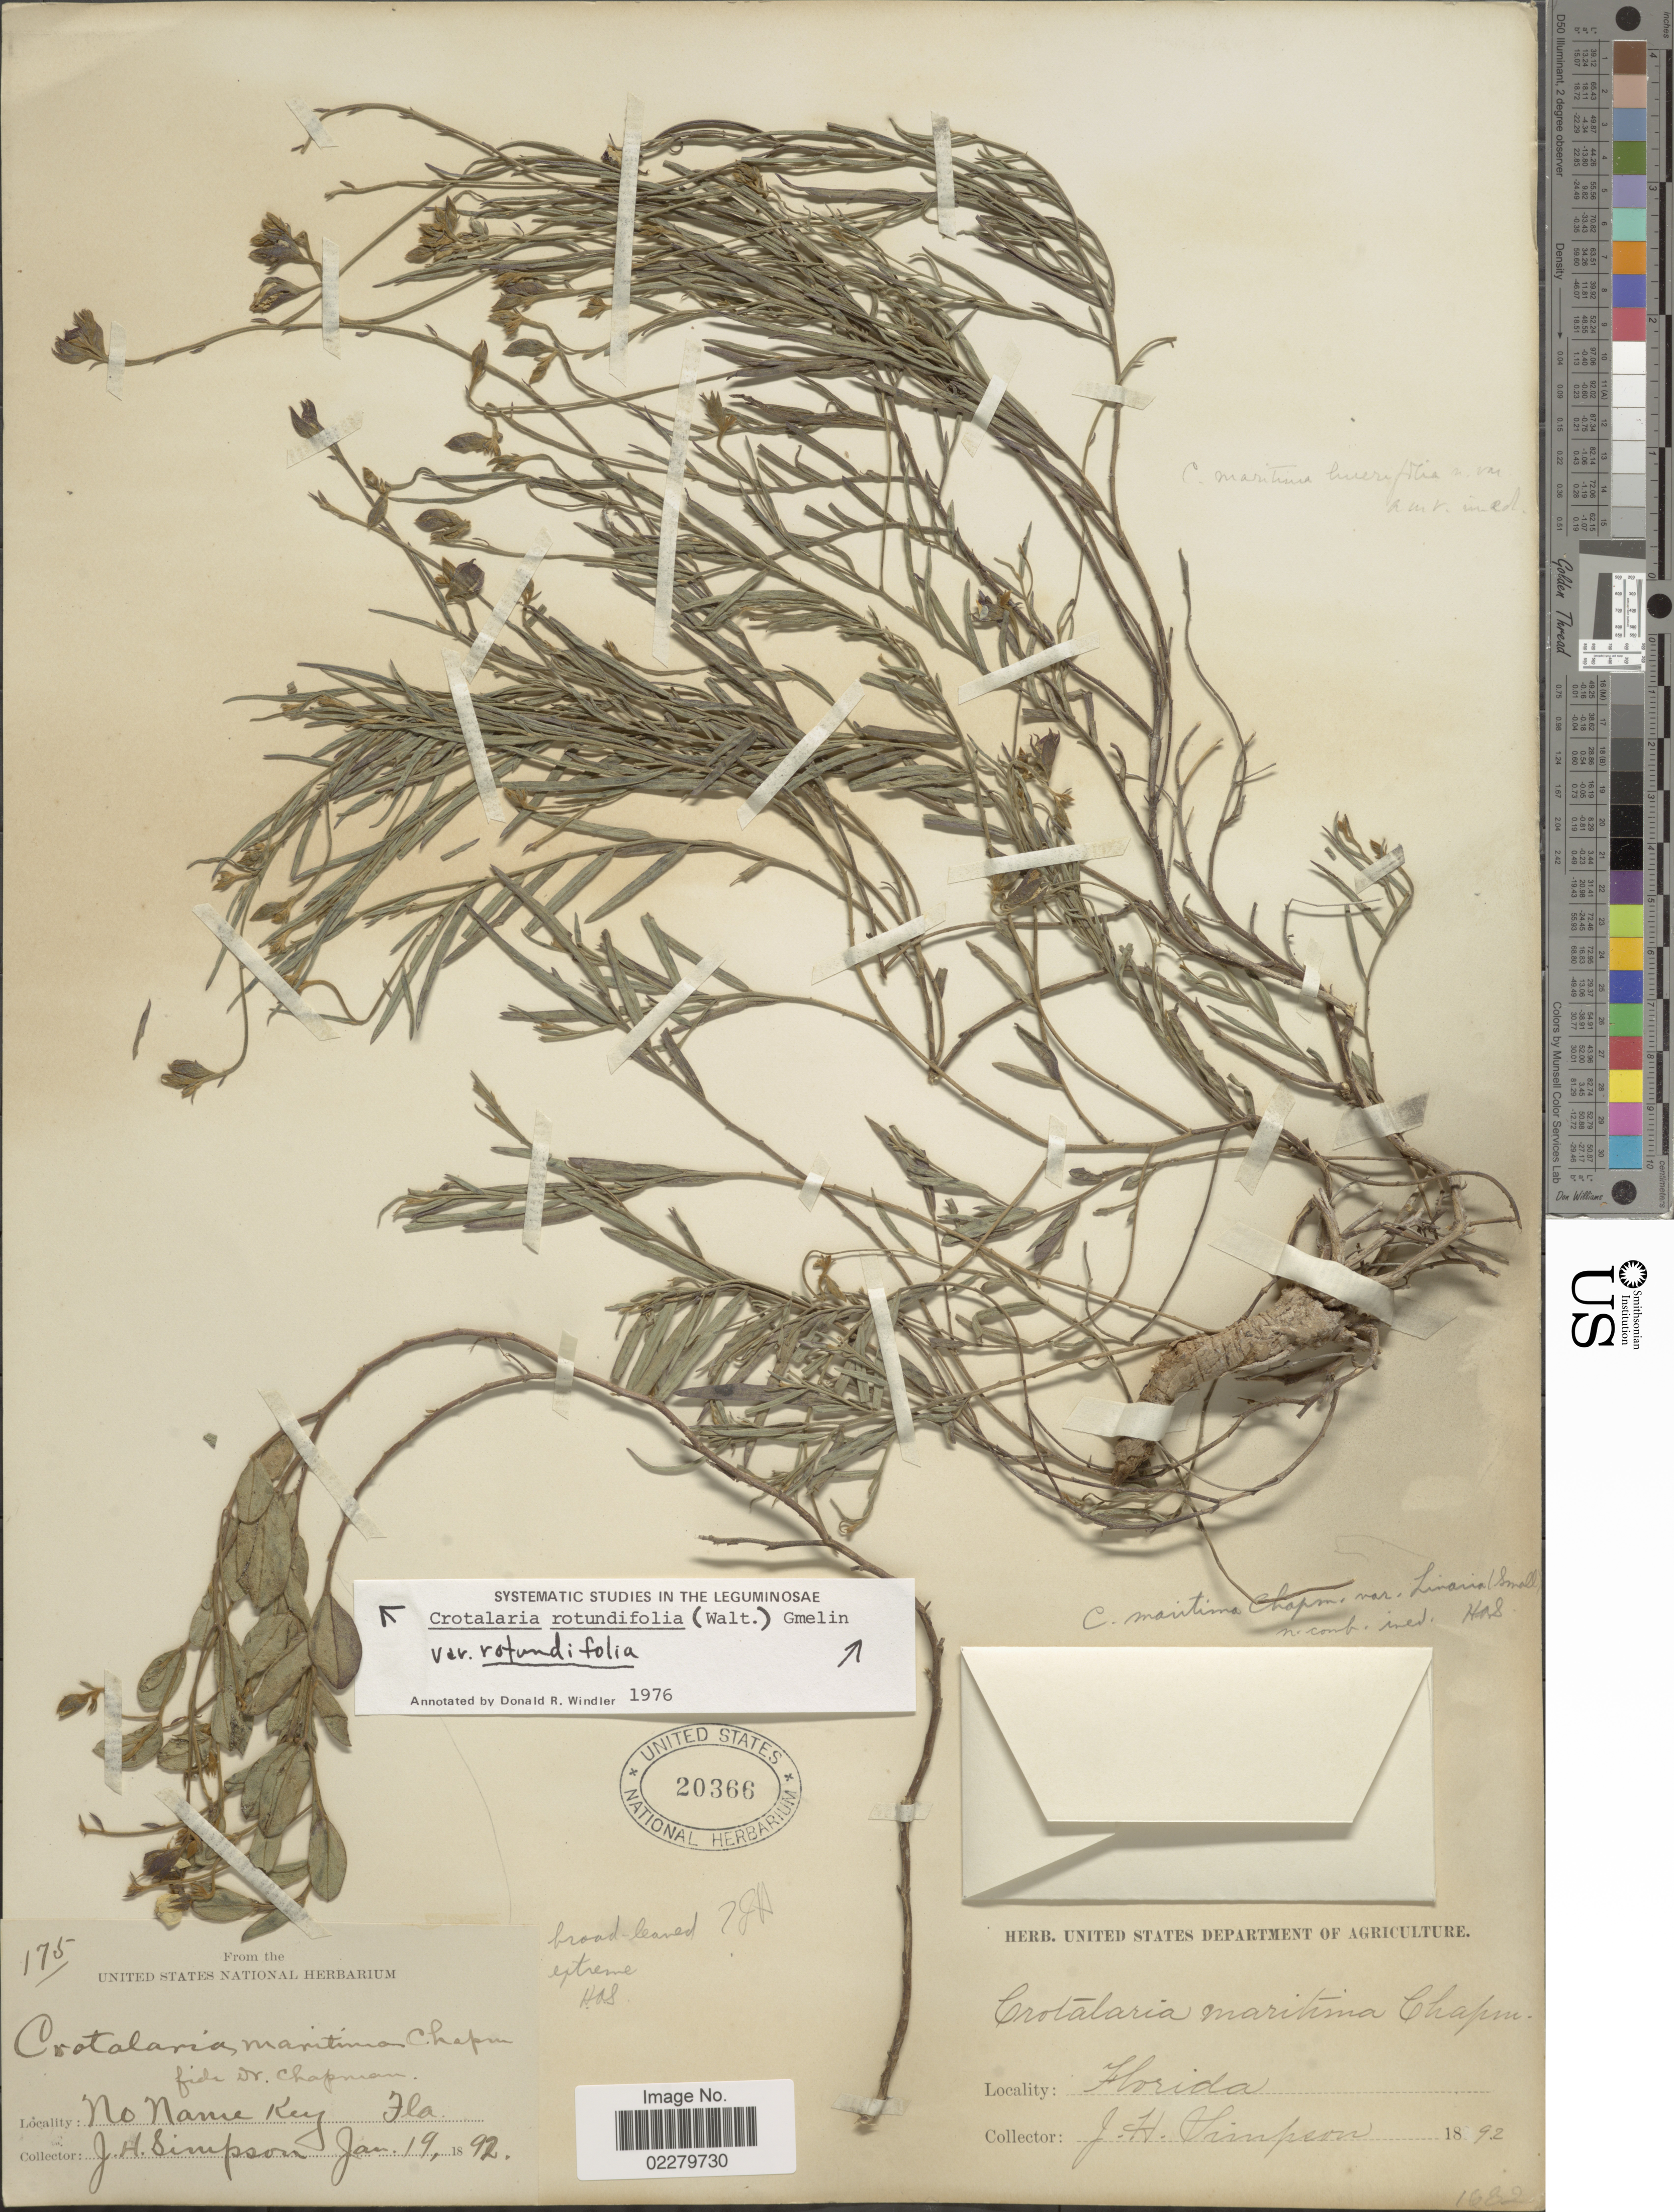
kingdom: Plantae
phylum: Tracheophyta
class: Magnoliopsida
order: Fabales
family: Fabaceae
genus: Crotalaria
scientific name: Crotalaria rotundifolia var. rotundifolia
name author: (Walter) J.F. Gmel.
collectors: J. H. Simpson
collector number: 175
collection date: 1892-01-19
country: United States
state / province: Florida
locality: No Name Key, Fla.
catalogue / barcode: US 20366